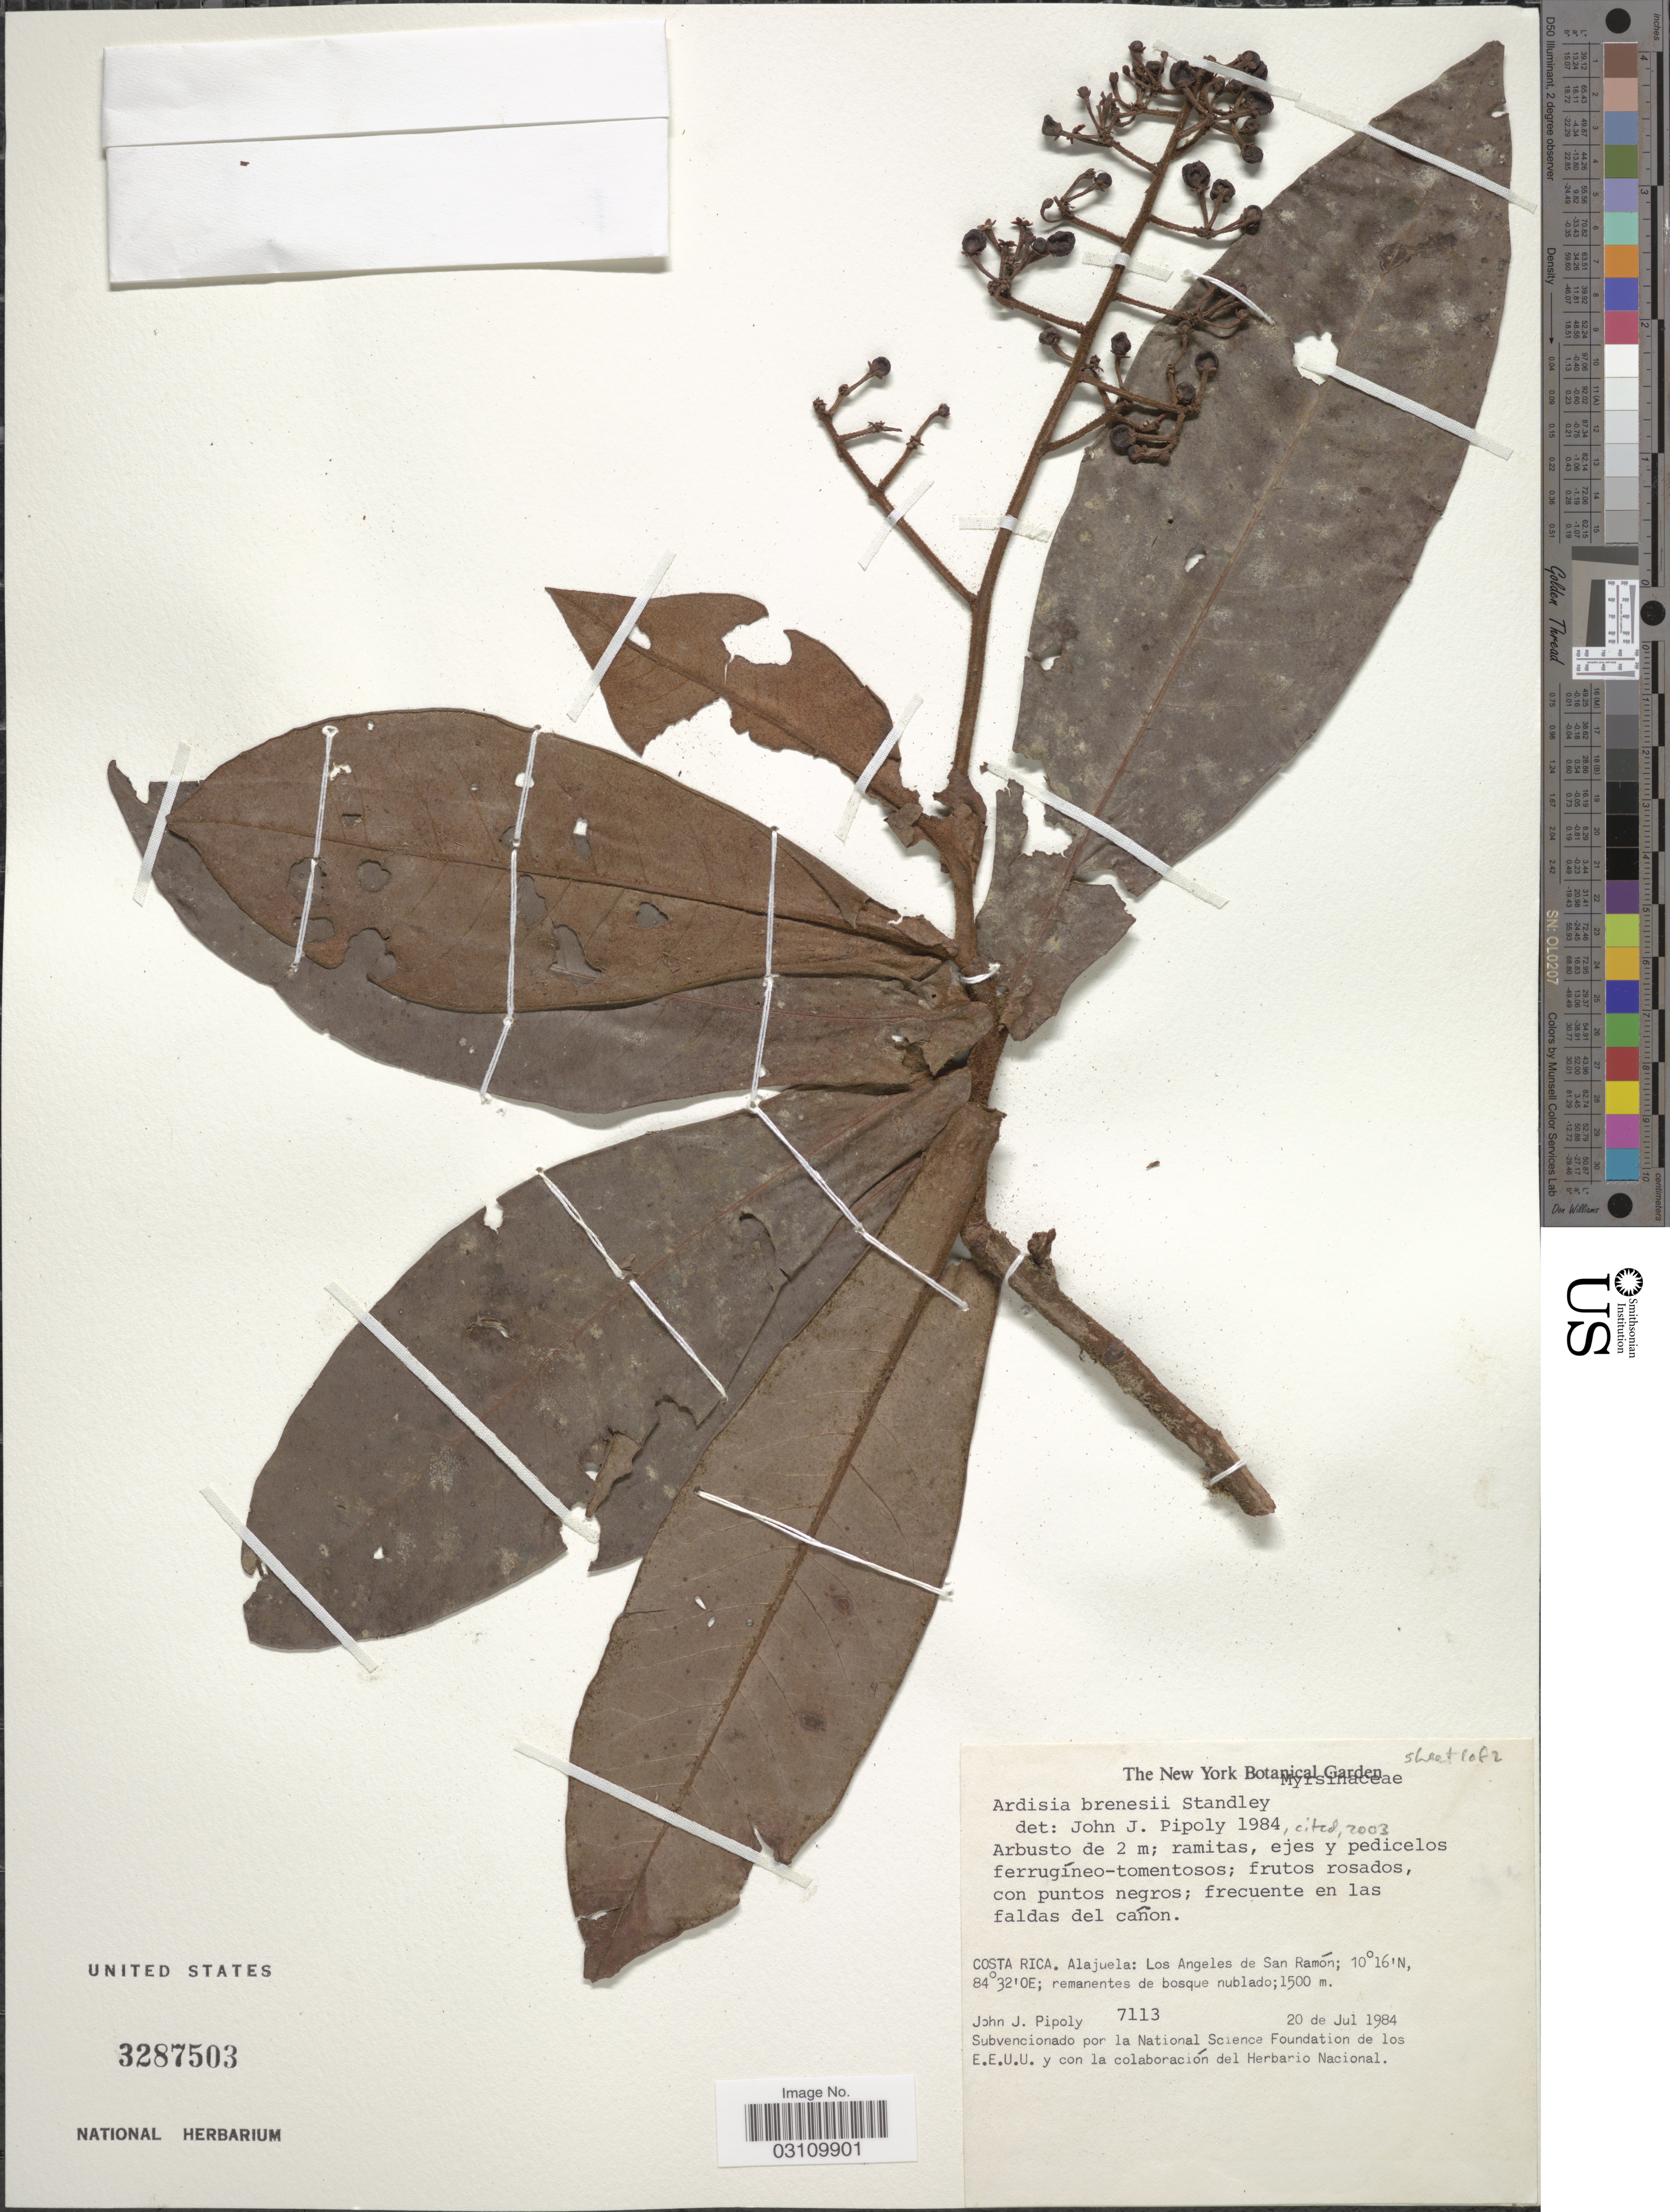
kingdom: Plantae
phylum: Tracheophyta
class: Magnoliopsida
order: Ericales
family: Primulaceae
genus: Ardisia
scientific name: Ardisia brenesii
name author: Standl.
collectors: J. J. Pipoly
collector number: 7113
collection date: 1984-07-20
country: Costa Rica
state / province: Alajuela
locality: Los Angeles de San Ramón.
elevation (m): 1500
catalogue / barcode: US 3287503